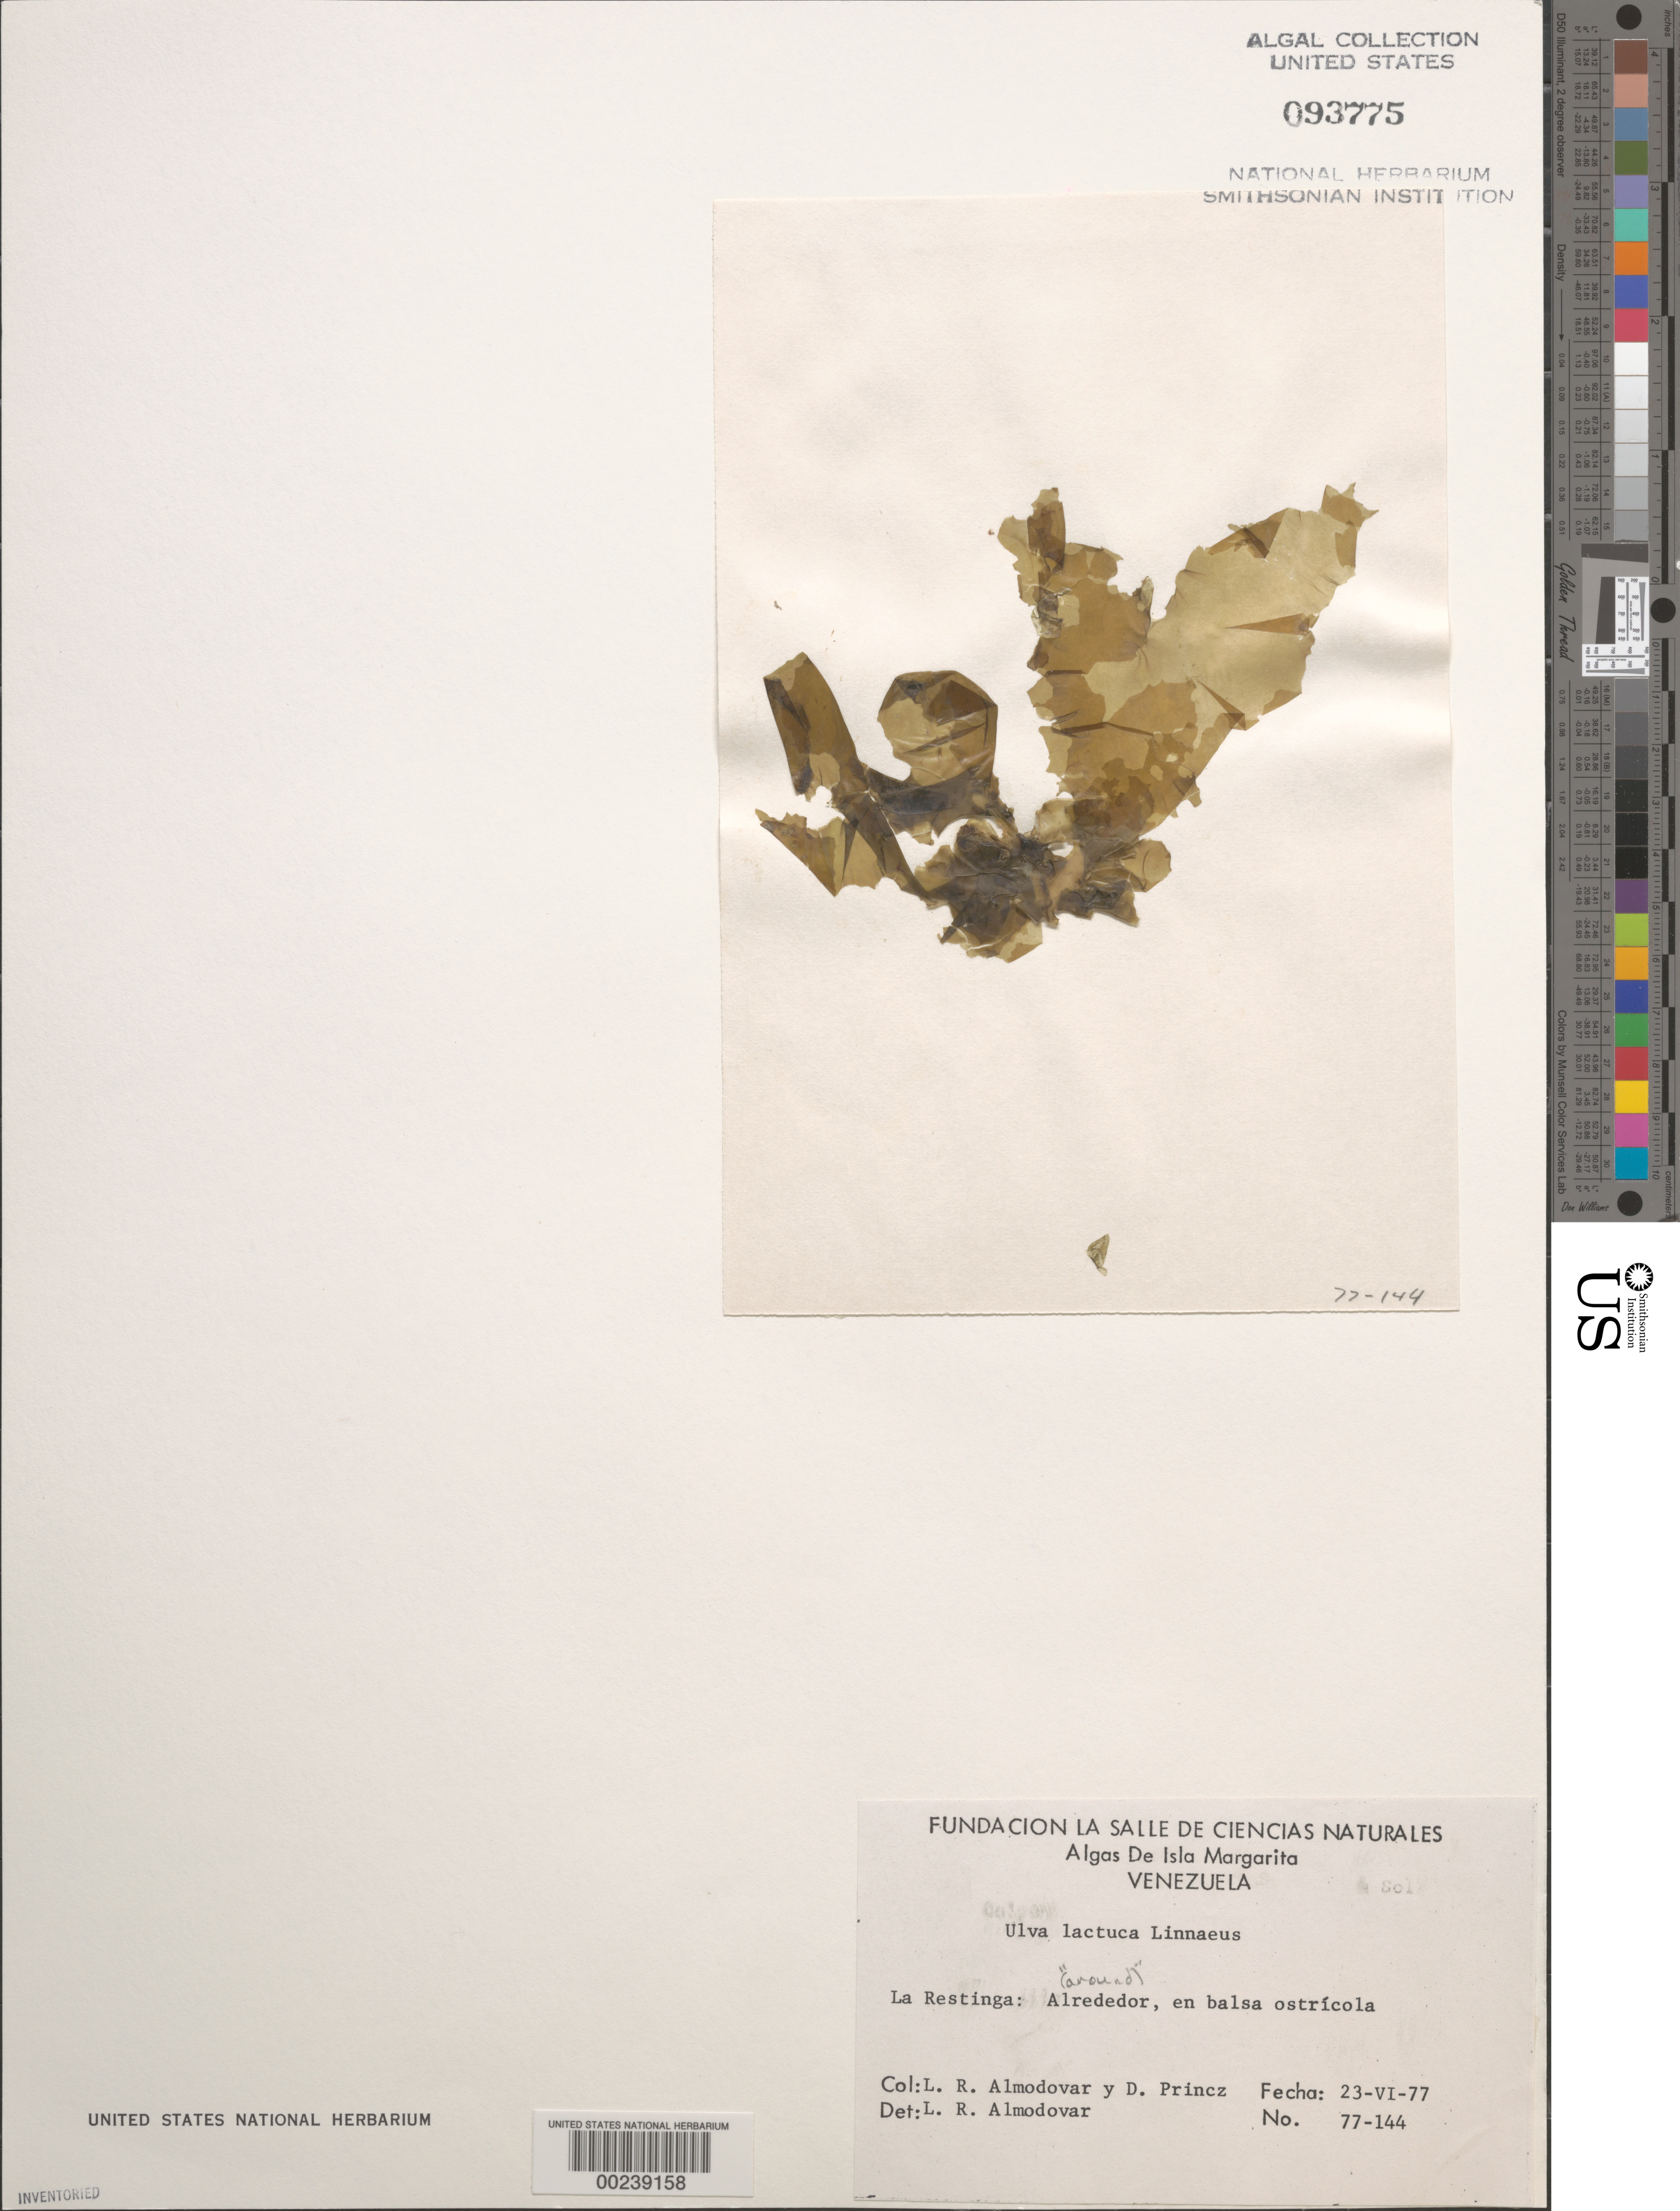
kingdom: Plantae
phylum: Chlorophyta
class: Ulvophyceae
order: Ulvales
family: Ulvaceae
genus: Ulva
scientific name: Ulva lactuca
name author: L.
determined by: Almodovar, L. R.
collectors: L. Almodovar & D. Princz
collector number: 77-144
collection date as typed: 23 Jun 1977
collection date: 1977-06-23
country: Venezuela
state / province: Nueva Esparta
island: Margarita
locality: La Restinga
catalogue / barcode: US 93775